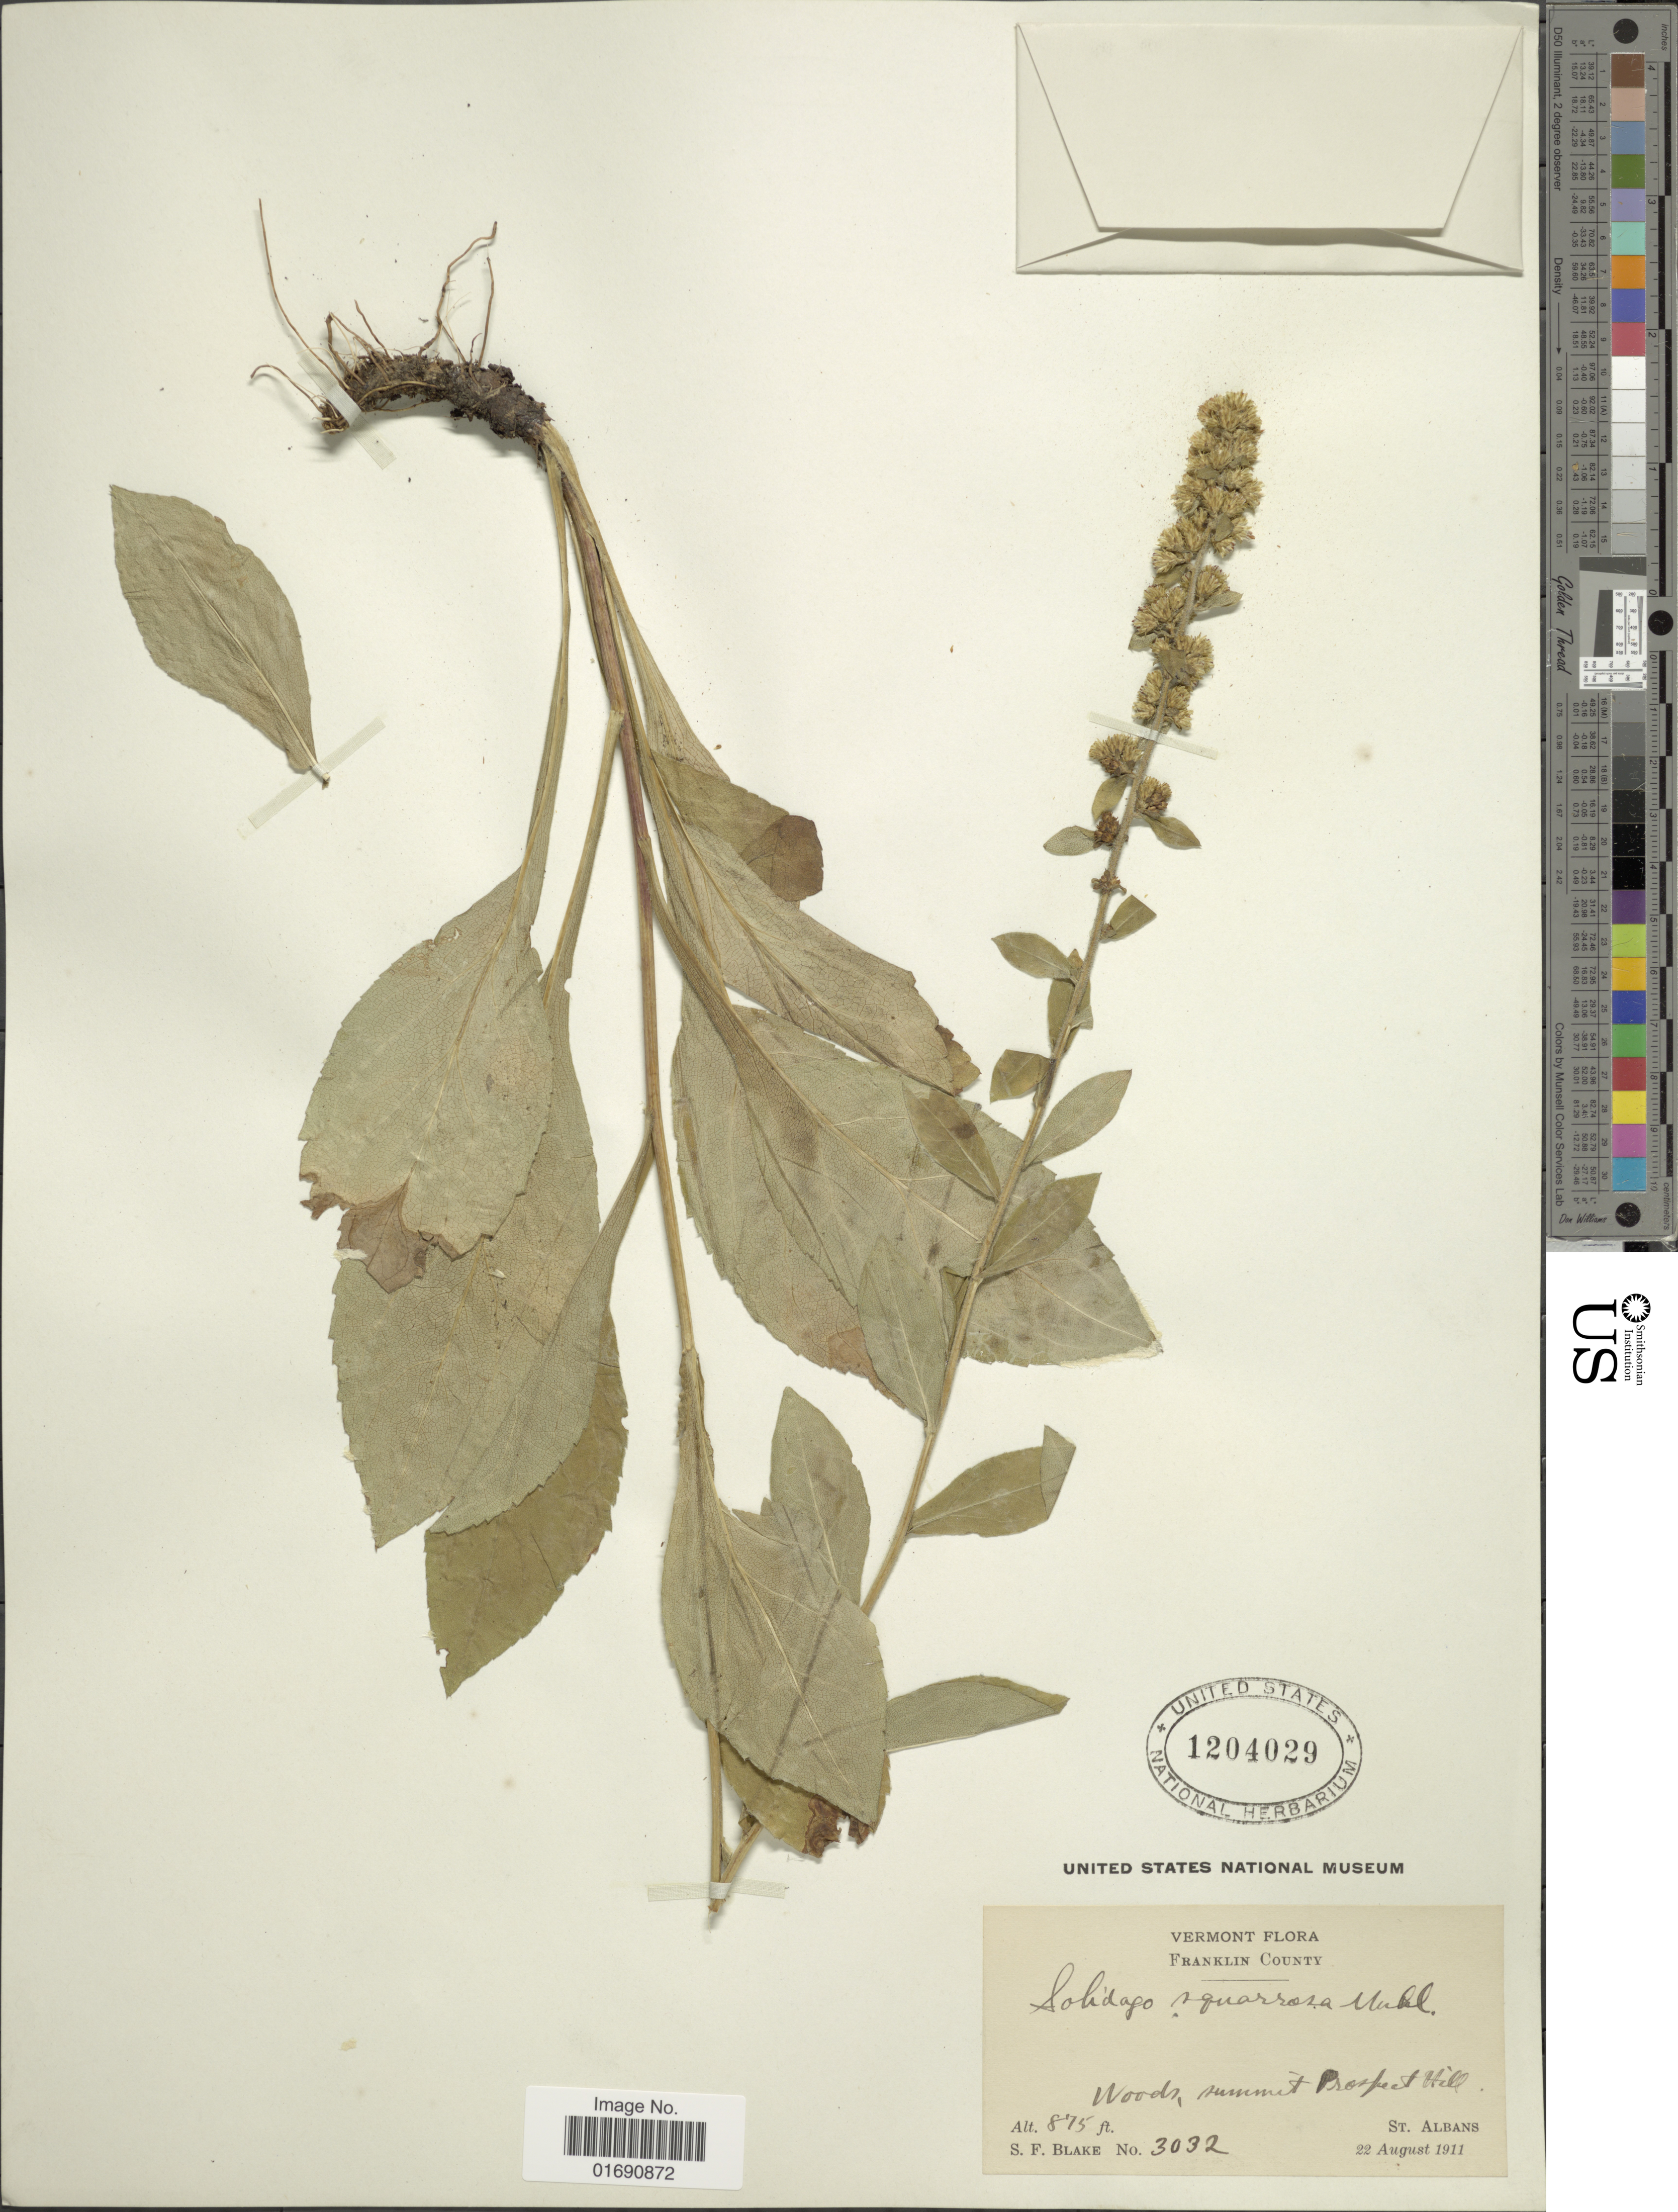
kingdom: Plantae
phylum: Tracheophyta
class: Magnoliopsida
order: Asterales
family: Asteraceae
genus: Solidago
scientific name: Solidago squarrosa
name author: Muhl.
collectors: S. Blake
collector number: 3032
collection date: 1911-08-22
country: United States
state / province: Vermont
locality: Franklin County, Woods, summit Prospect Hill, St Albans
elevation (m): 267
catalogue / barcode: US 1204029